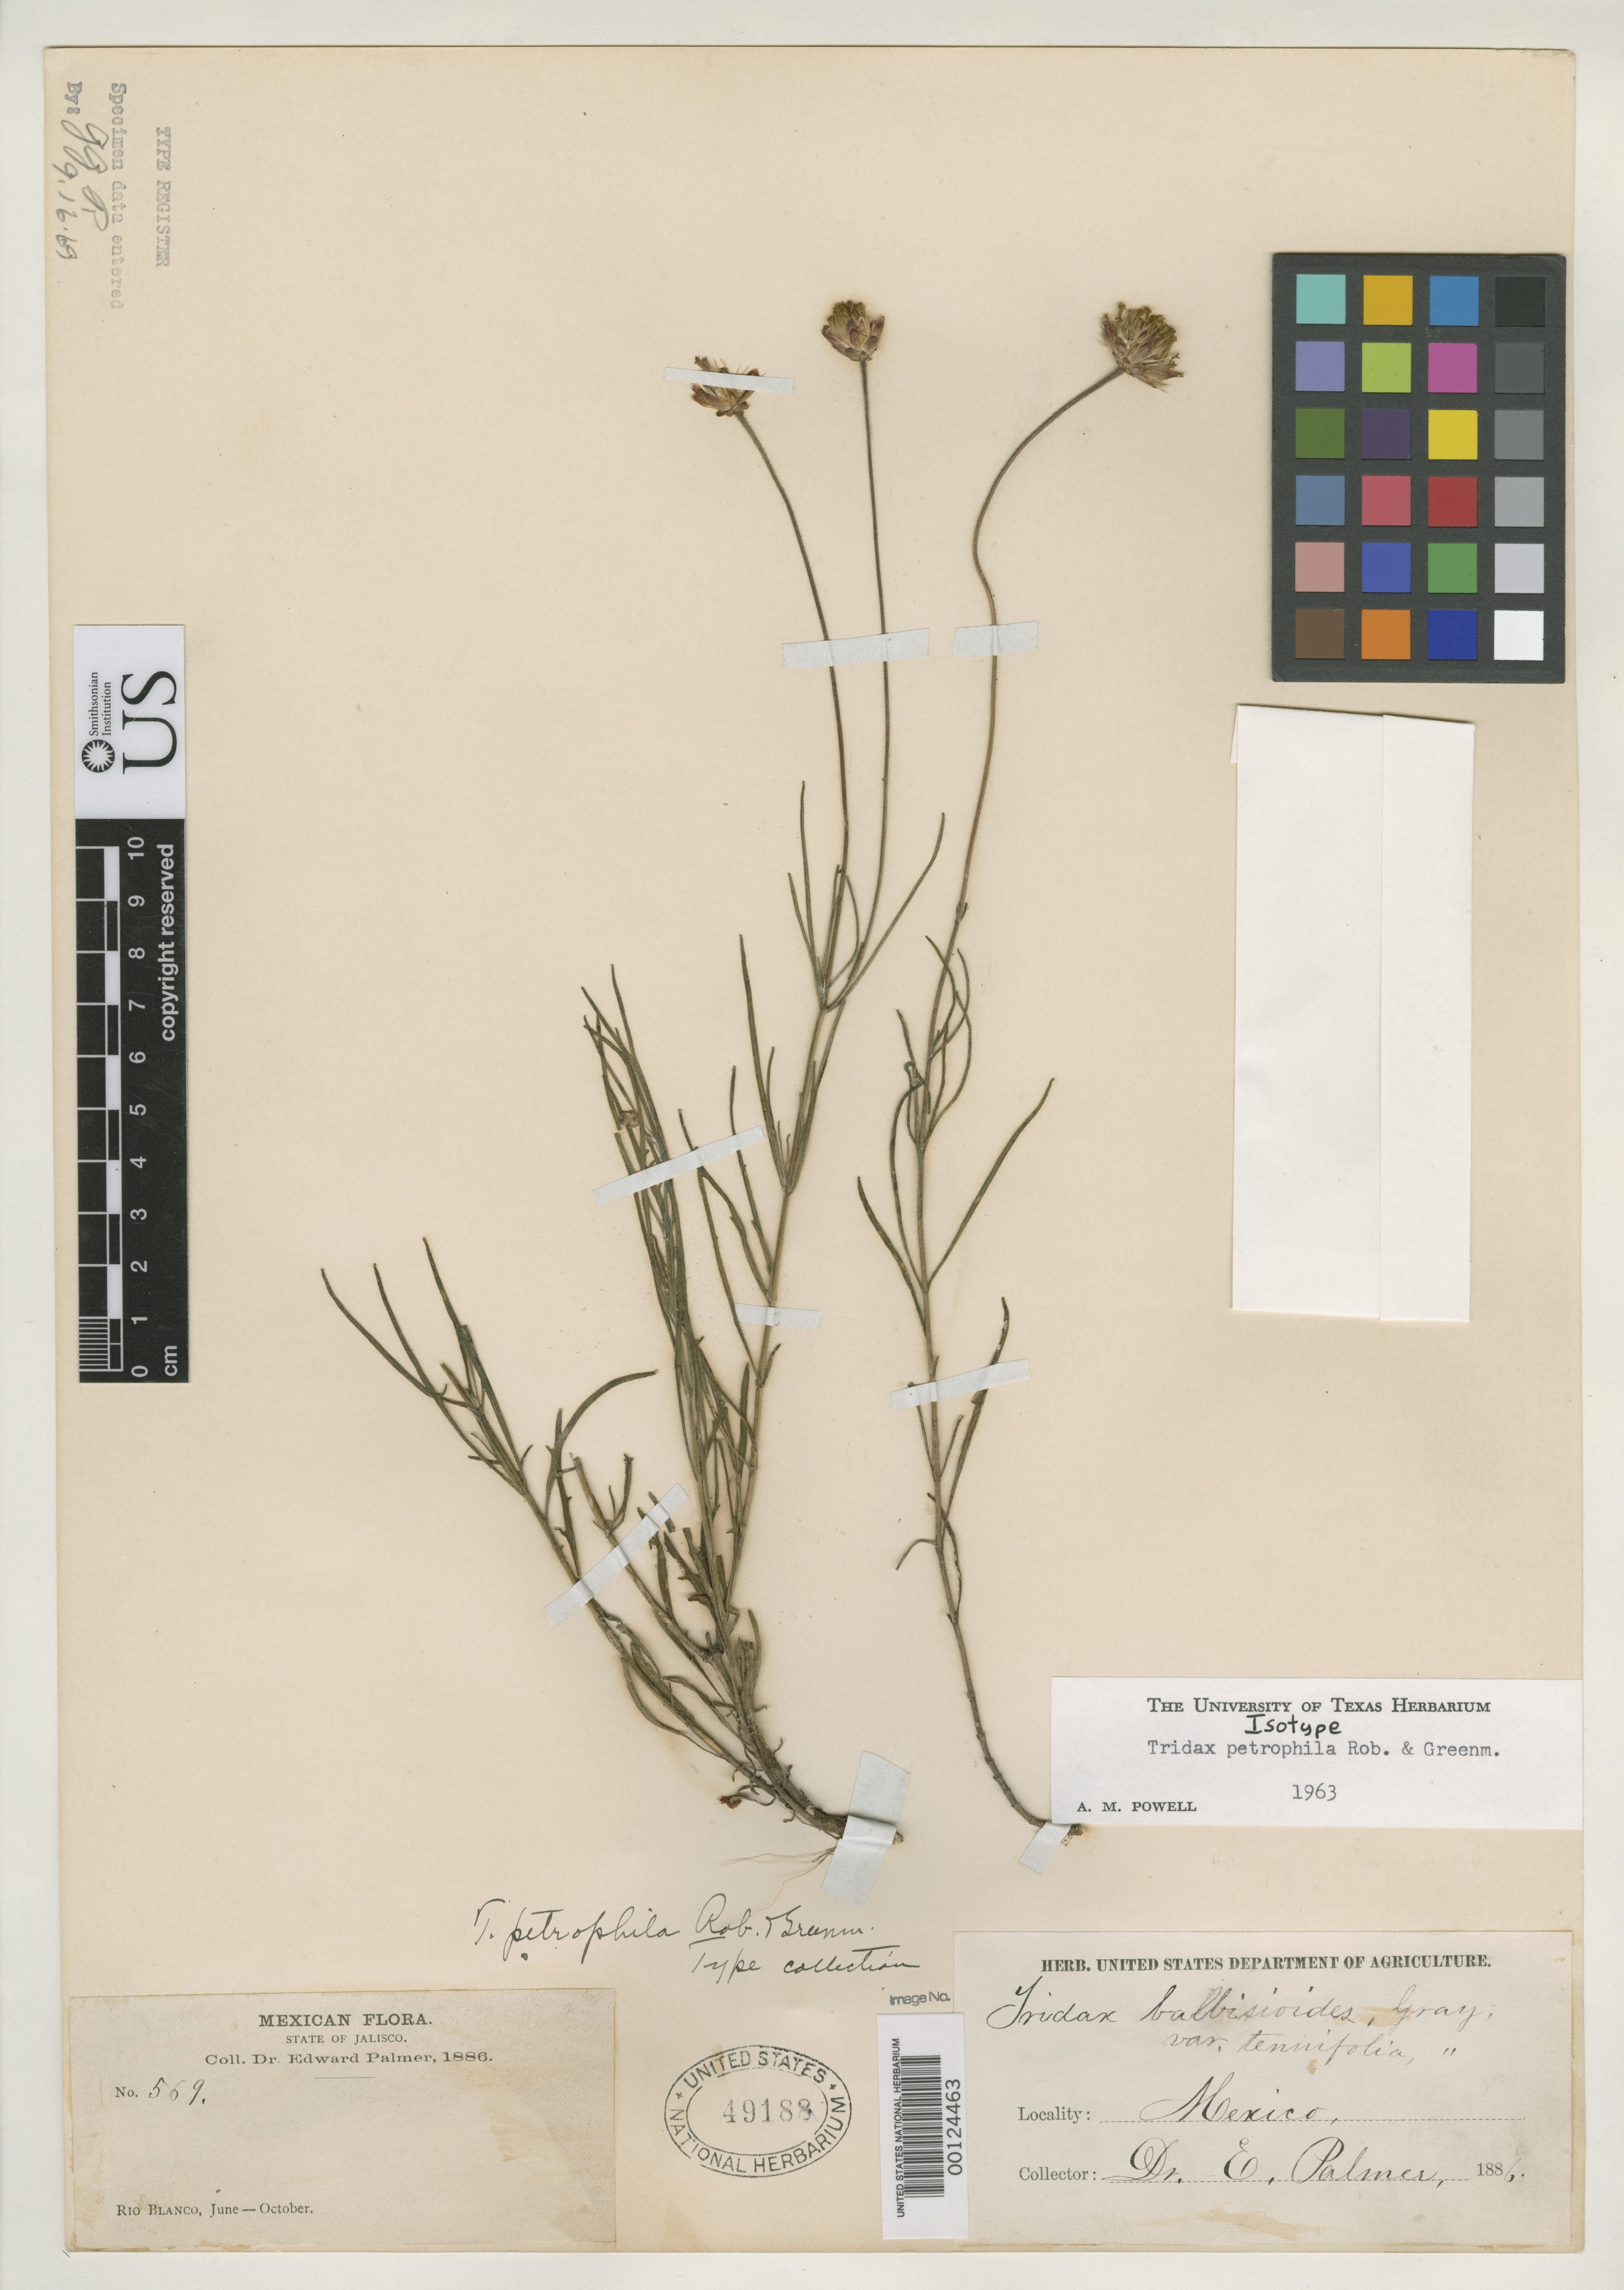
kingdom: Plantae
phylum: Tracheophyta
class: Magnoliopsida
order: Asterales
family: Asteraceae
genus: Tridax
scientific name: Tridax petrophila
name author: B.L. Rob. & Greenm.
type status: Isotype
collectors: E. Palmer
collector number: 569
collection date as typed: Jun 1886 to -- Oct 1886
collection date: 1886-06/1886-10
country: Mexico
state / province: Jalisco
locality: Rio Blanco.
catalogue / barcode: US 49188